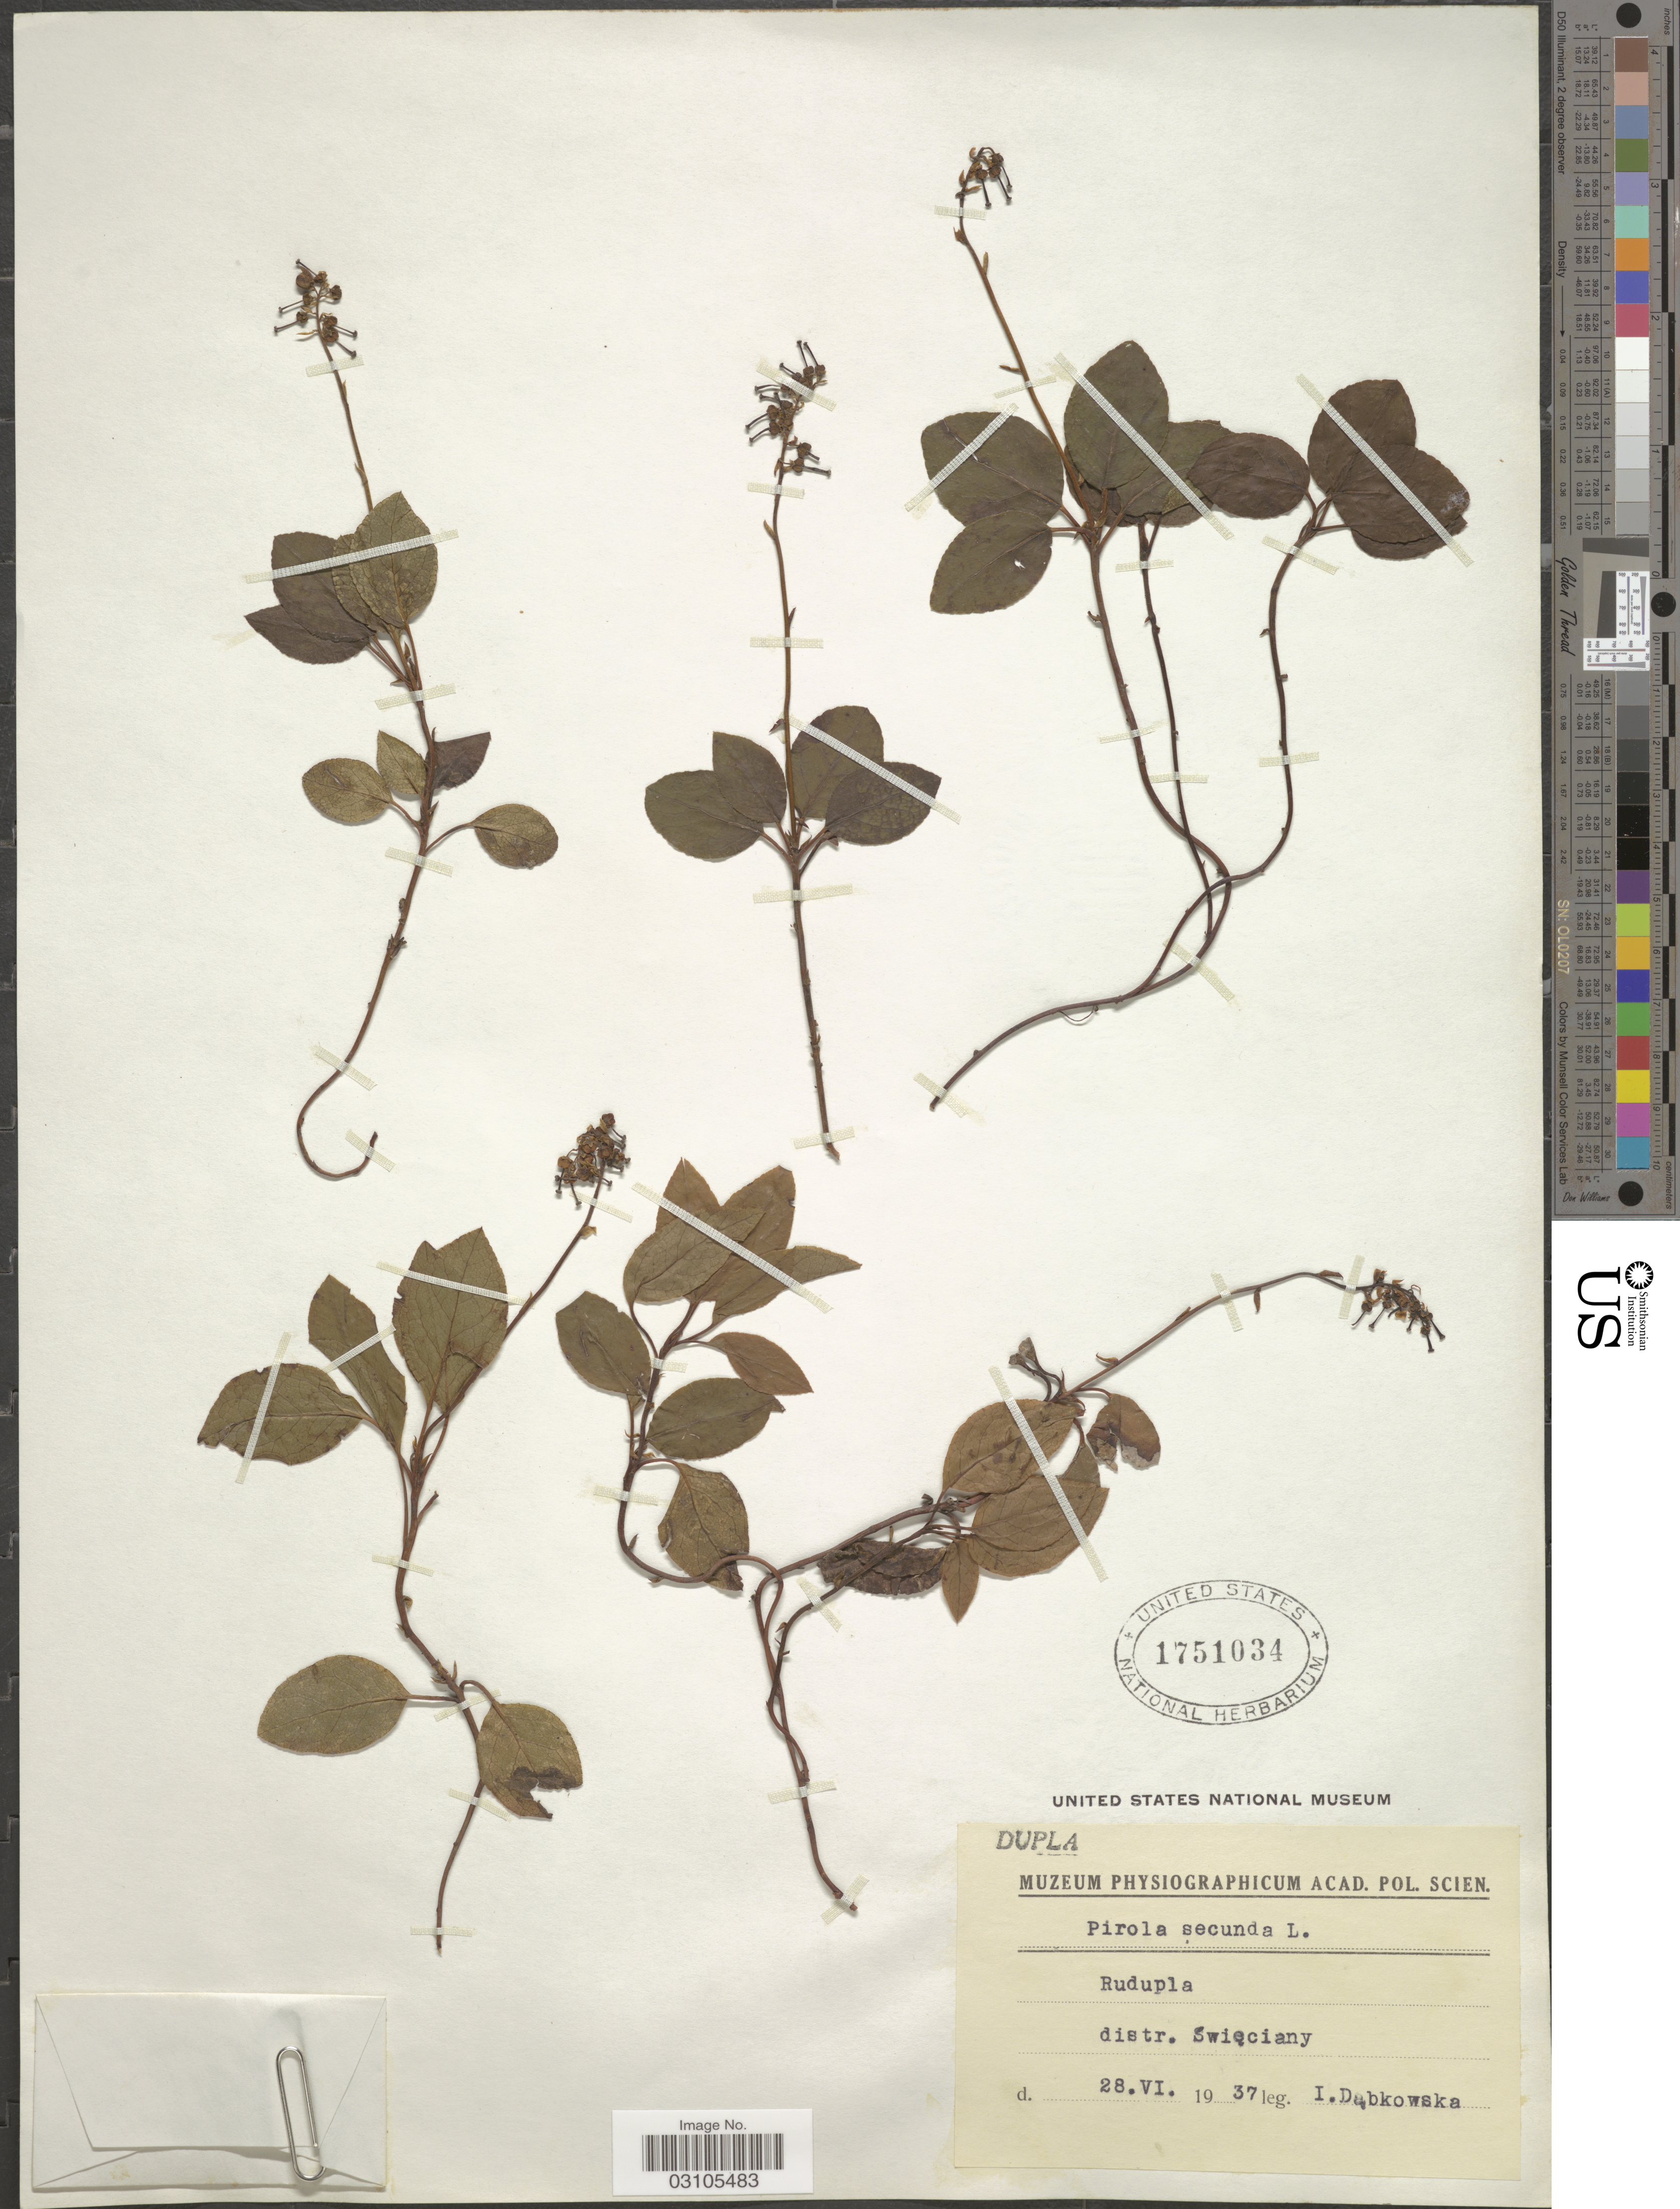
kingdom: Plantae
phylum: Tracheophyta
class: Magnoliopsida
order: Ericales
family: Ericaceae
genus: Orthilia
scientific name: Orthilia secunda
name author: (L.) House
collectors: I. Dabkowska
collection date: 1937-06-28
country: Poland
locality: Distr. Swieciany.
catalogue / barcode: US 1751034